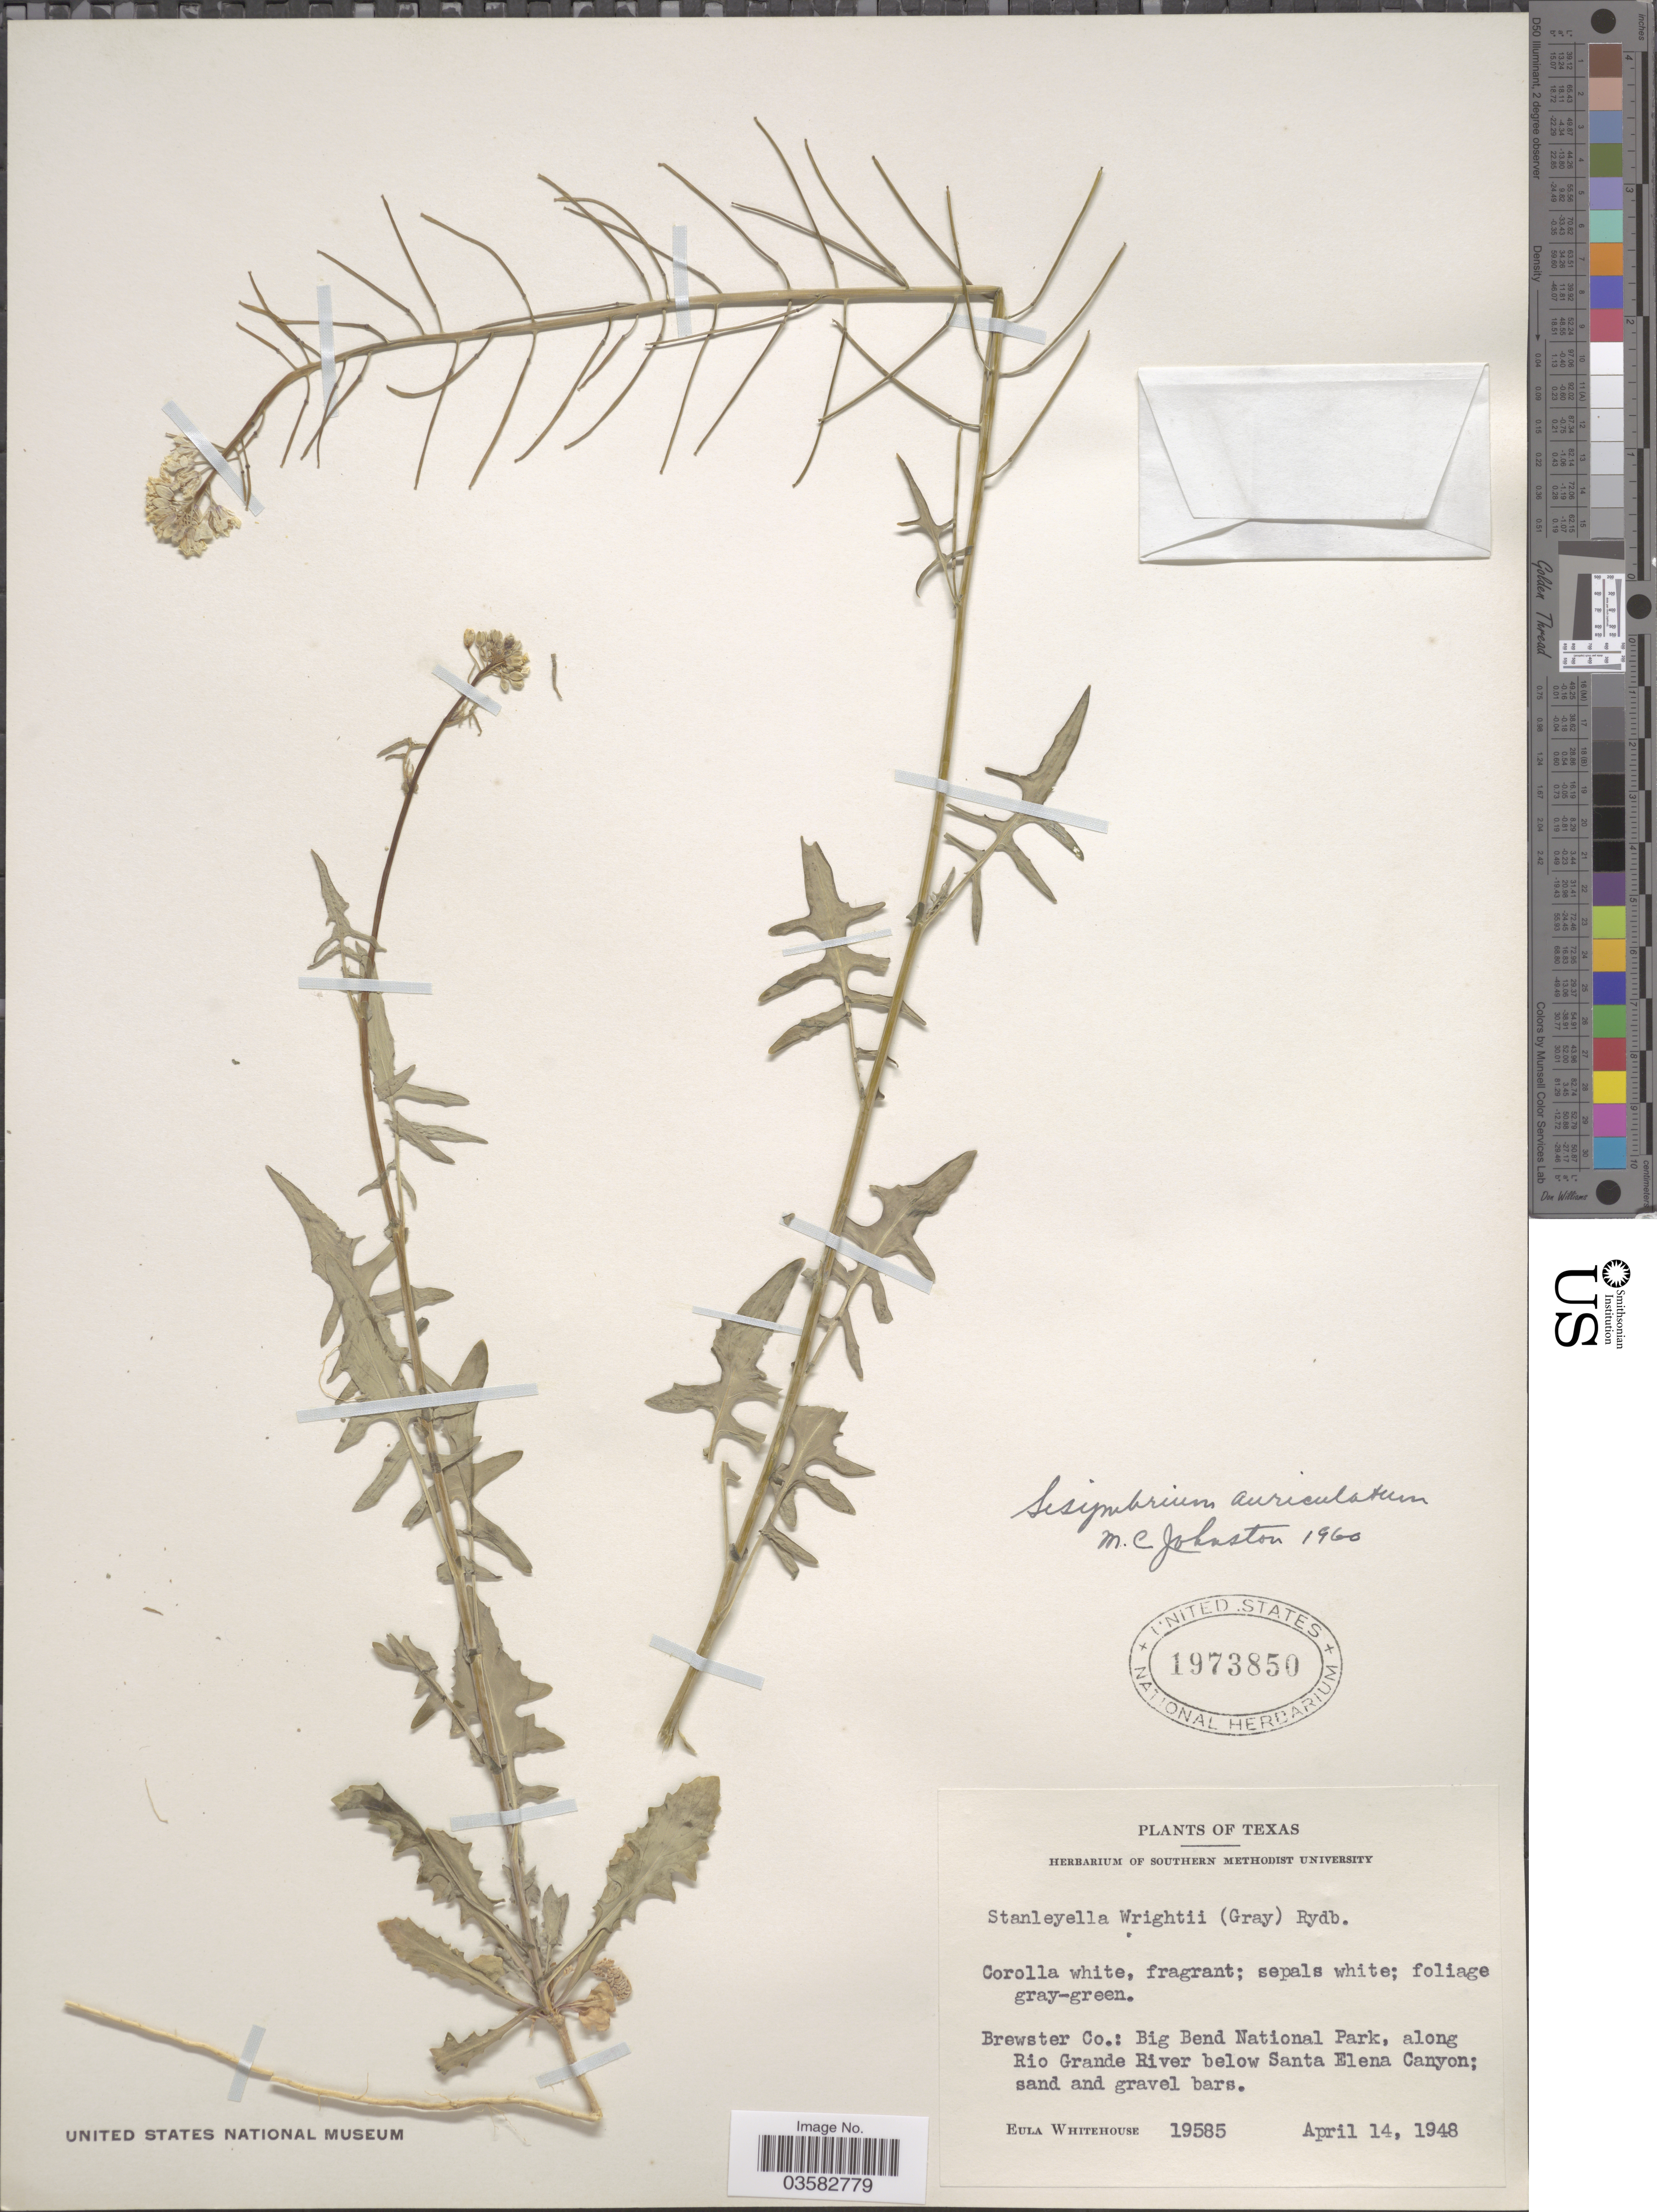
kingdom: Plantae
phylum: Tracheophyta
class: Magnoliopsida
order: Brassicales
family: Brassicaceae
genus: Sisymbrium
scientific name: Sisymbrium auriculatum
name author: A. Gray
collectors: E. Whitehouse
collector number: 19585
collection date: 1948-04-14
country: United States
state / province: Texas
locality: Brewster Co.: Big Bend National Park, along Rio Grande River below Santa Elena Canyon.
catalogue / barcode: US 1973850